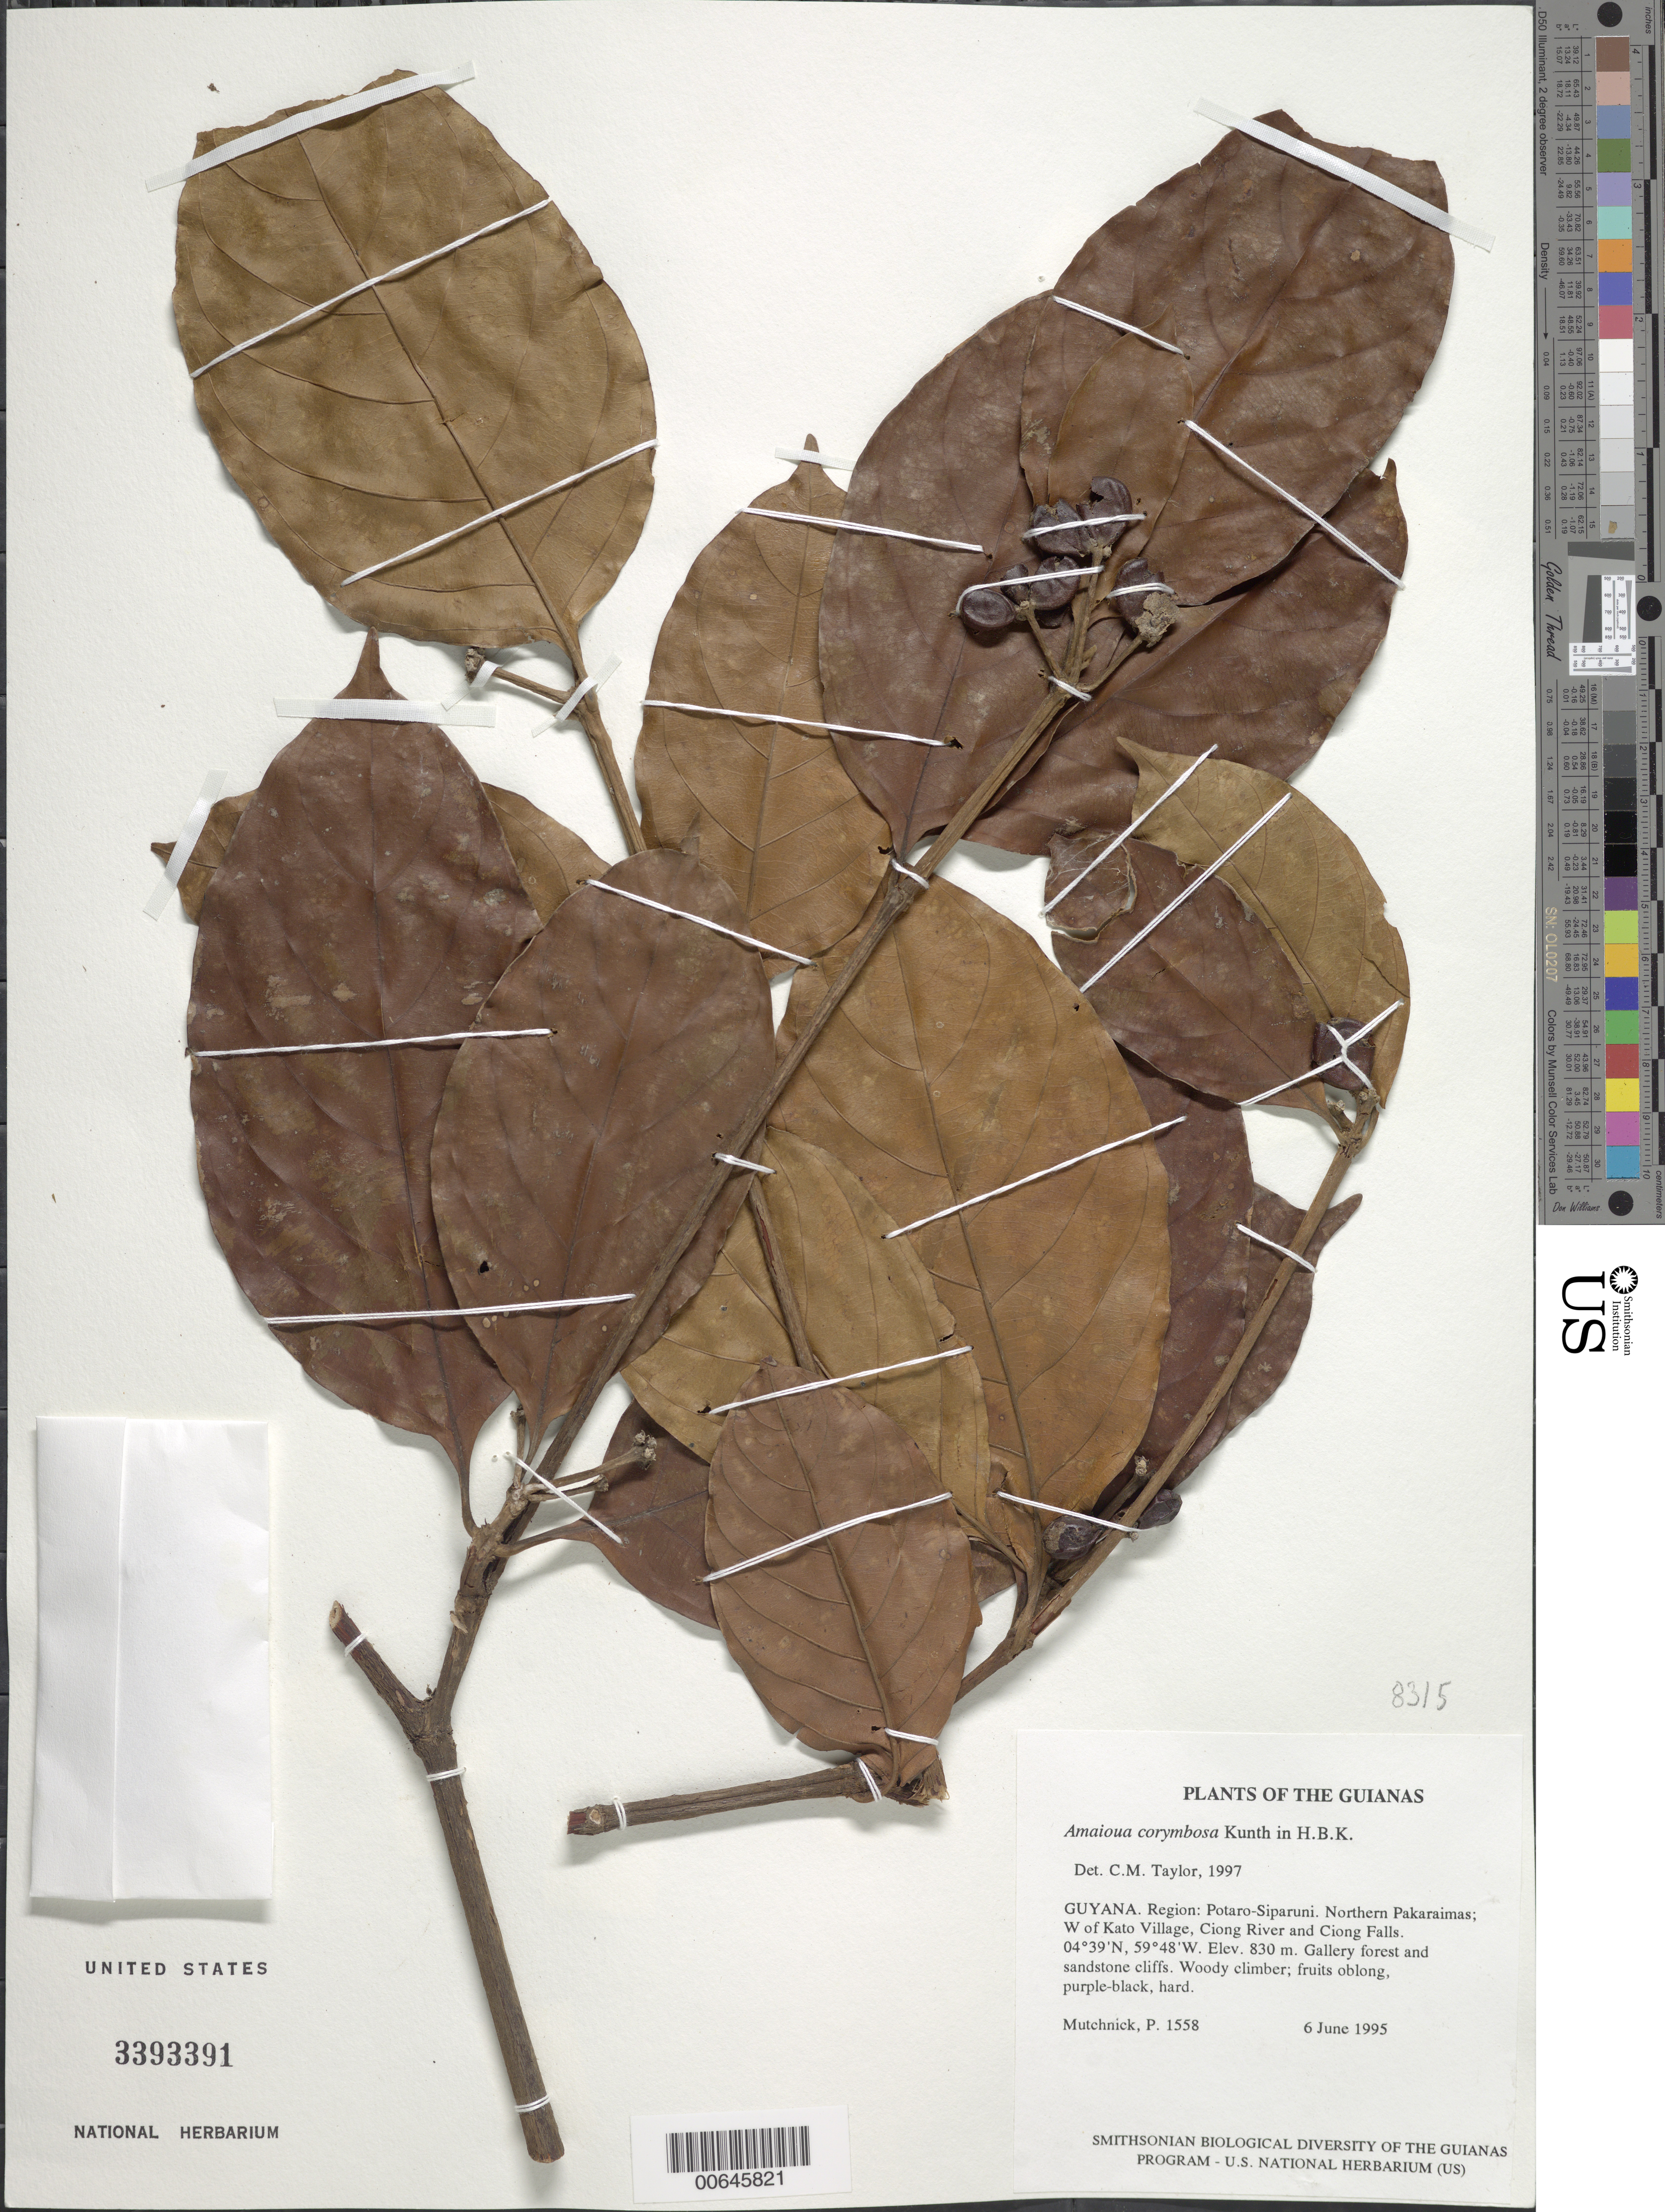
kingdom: Plantae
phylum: Tracheophyta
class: Magnoliopsida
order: Gentianales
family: Rubiaceae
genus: Amaioua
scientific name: Amaioua corymbosa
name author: Kunth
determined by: Taylor, Charlotte M.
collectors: P. Mutchnick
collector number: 1558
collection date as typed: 6 June 1995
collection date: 1995-06-06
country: Guyana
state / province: Potaro-Siparuni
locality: Northern Pakaraimas; W of Kato Village, Ciong River and Ciong Falls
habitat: Gallery forest and sandstone cliffs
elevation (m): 830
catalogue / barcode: US 3393391